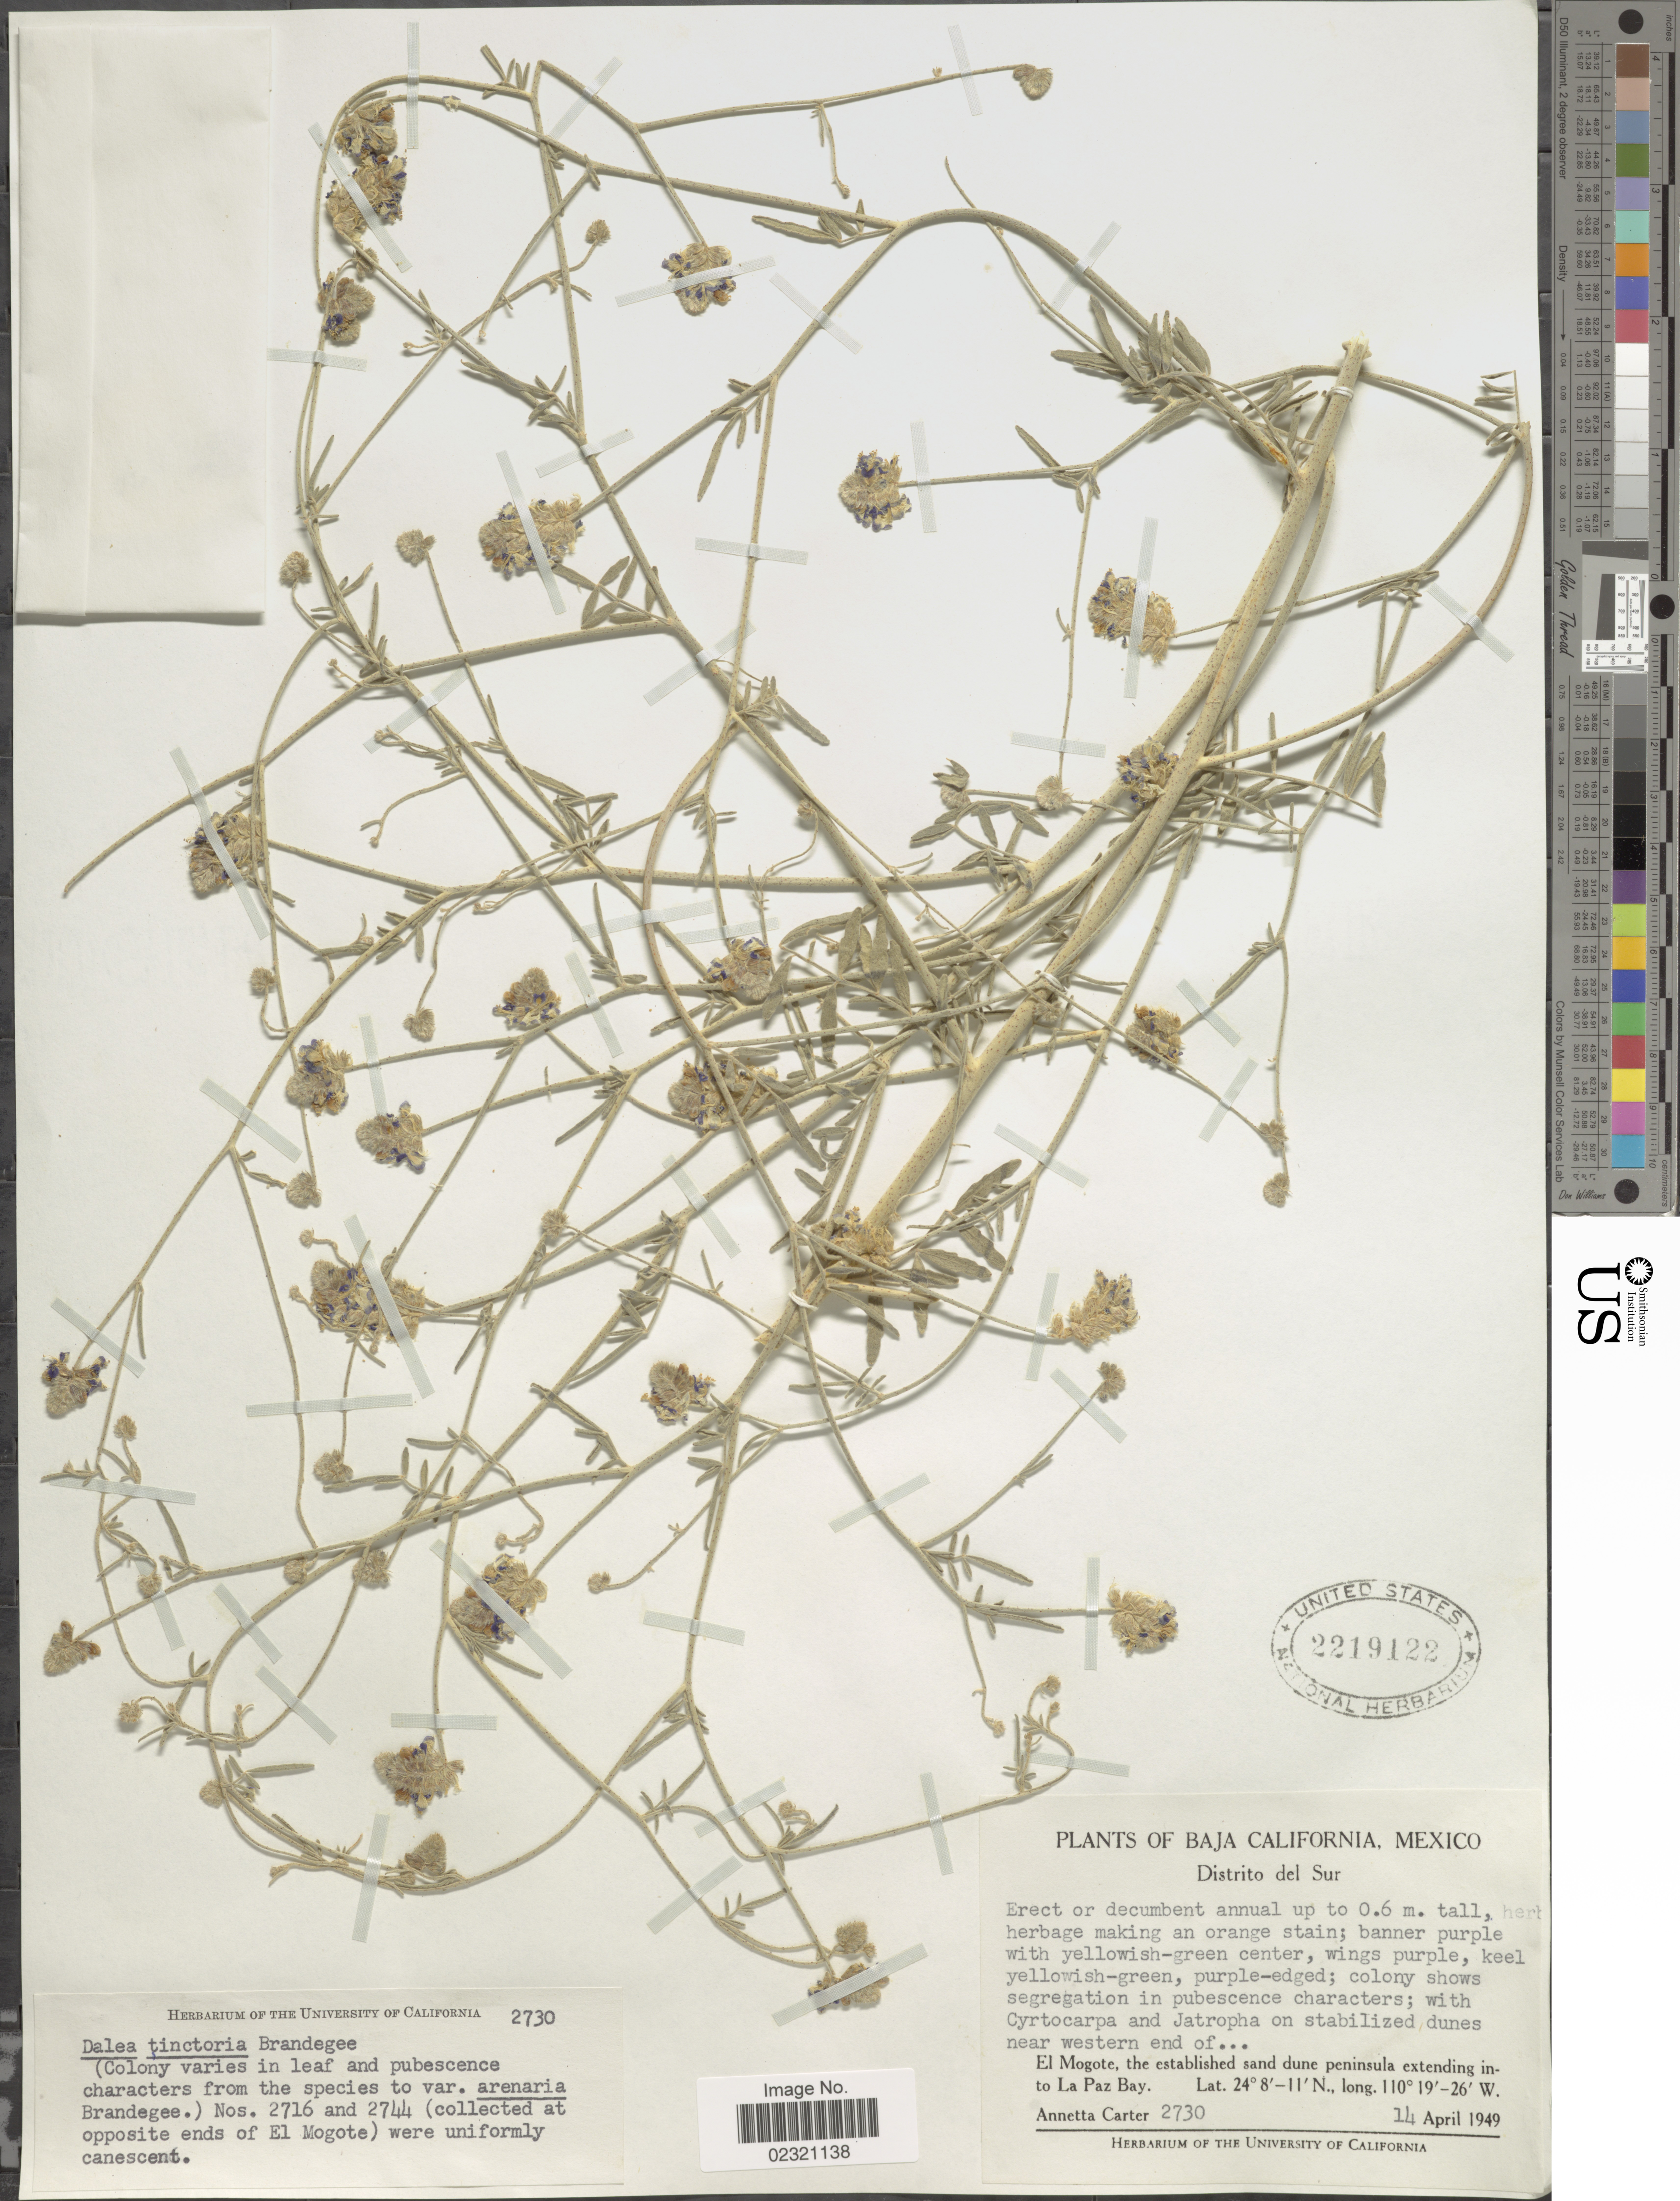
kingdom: Plantae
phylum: Tracheophyta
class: Magnoliopsida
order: Fabales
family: Fabaceae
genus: Psorothamnus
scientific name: Psorothamnus emoryi var. arenarius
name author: (Brandegee) Rydb.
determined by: Strong, M. T., (US), Smithsonian Institution - National Museum of Natural History (UNITED STATES)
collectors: A. Carter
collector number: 2730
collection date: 1949-04-14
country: Mexico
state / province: Baja California Sur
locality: Distrito del Sur, El Mogote, the established sand dune peninsula extending into La Paz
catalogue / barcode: US 2219122